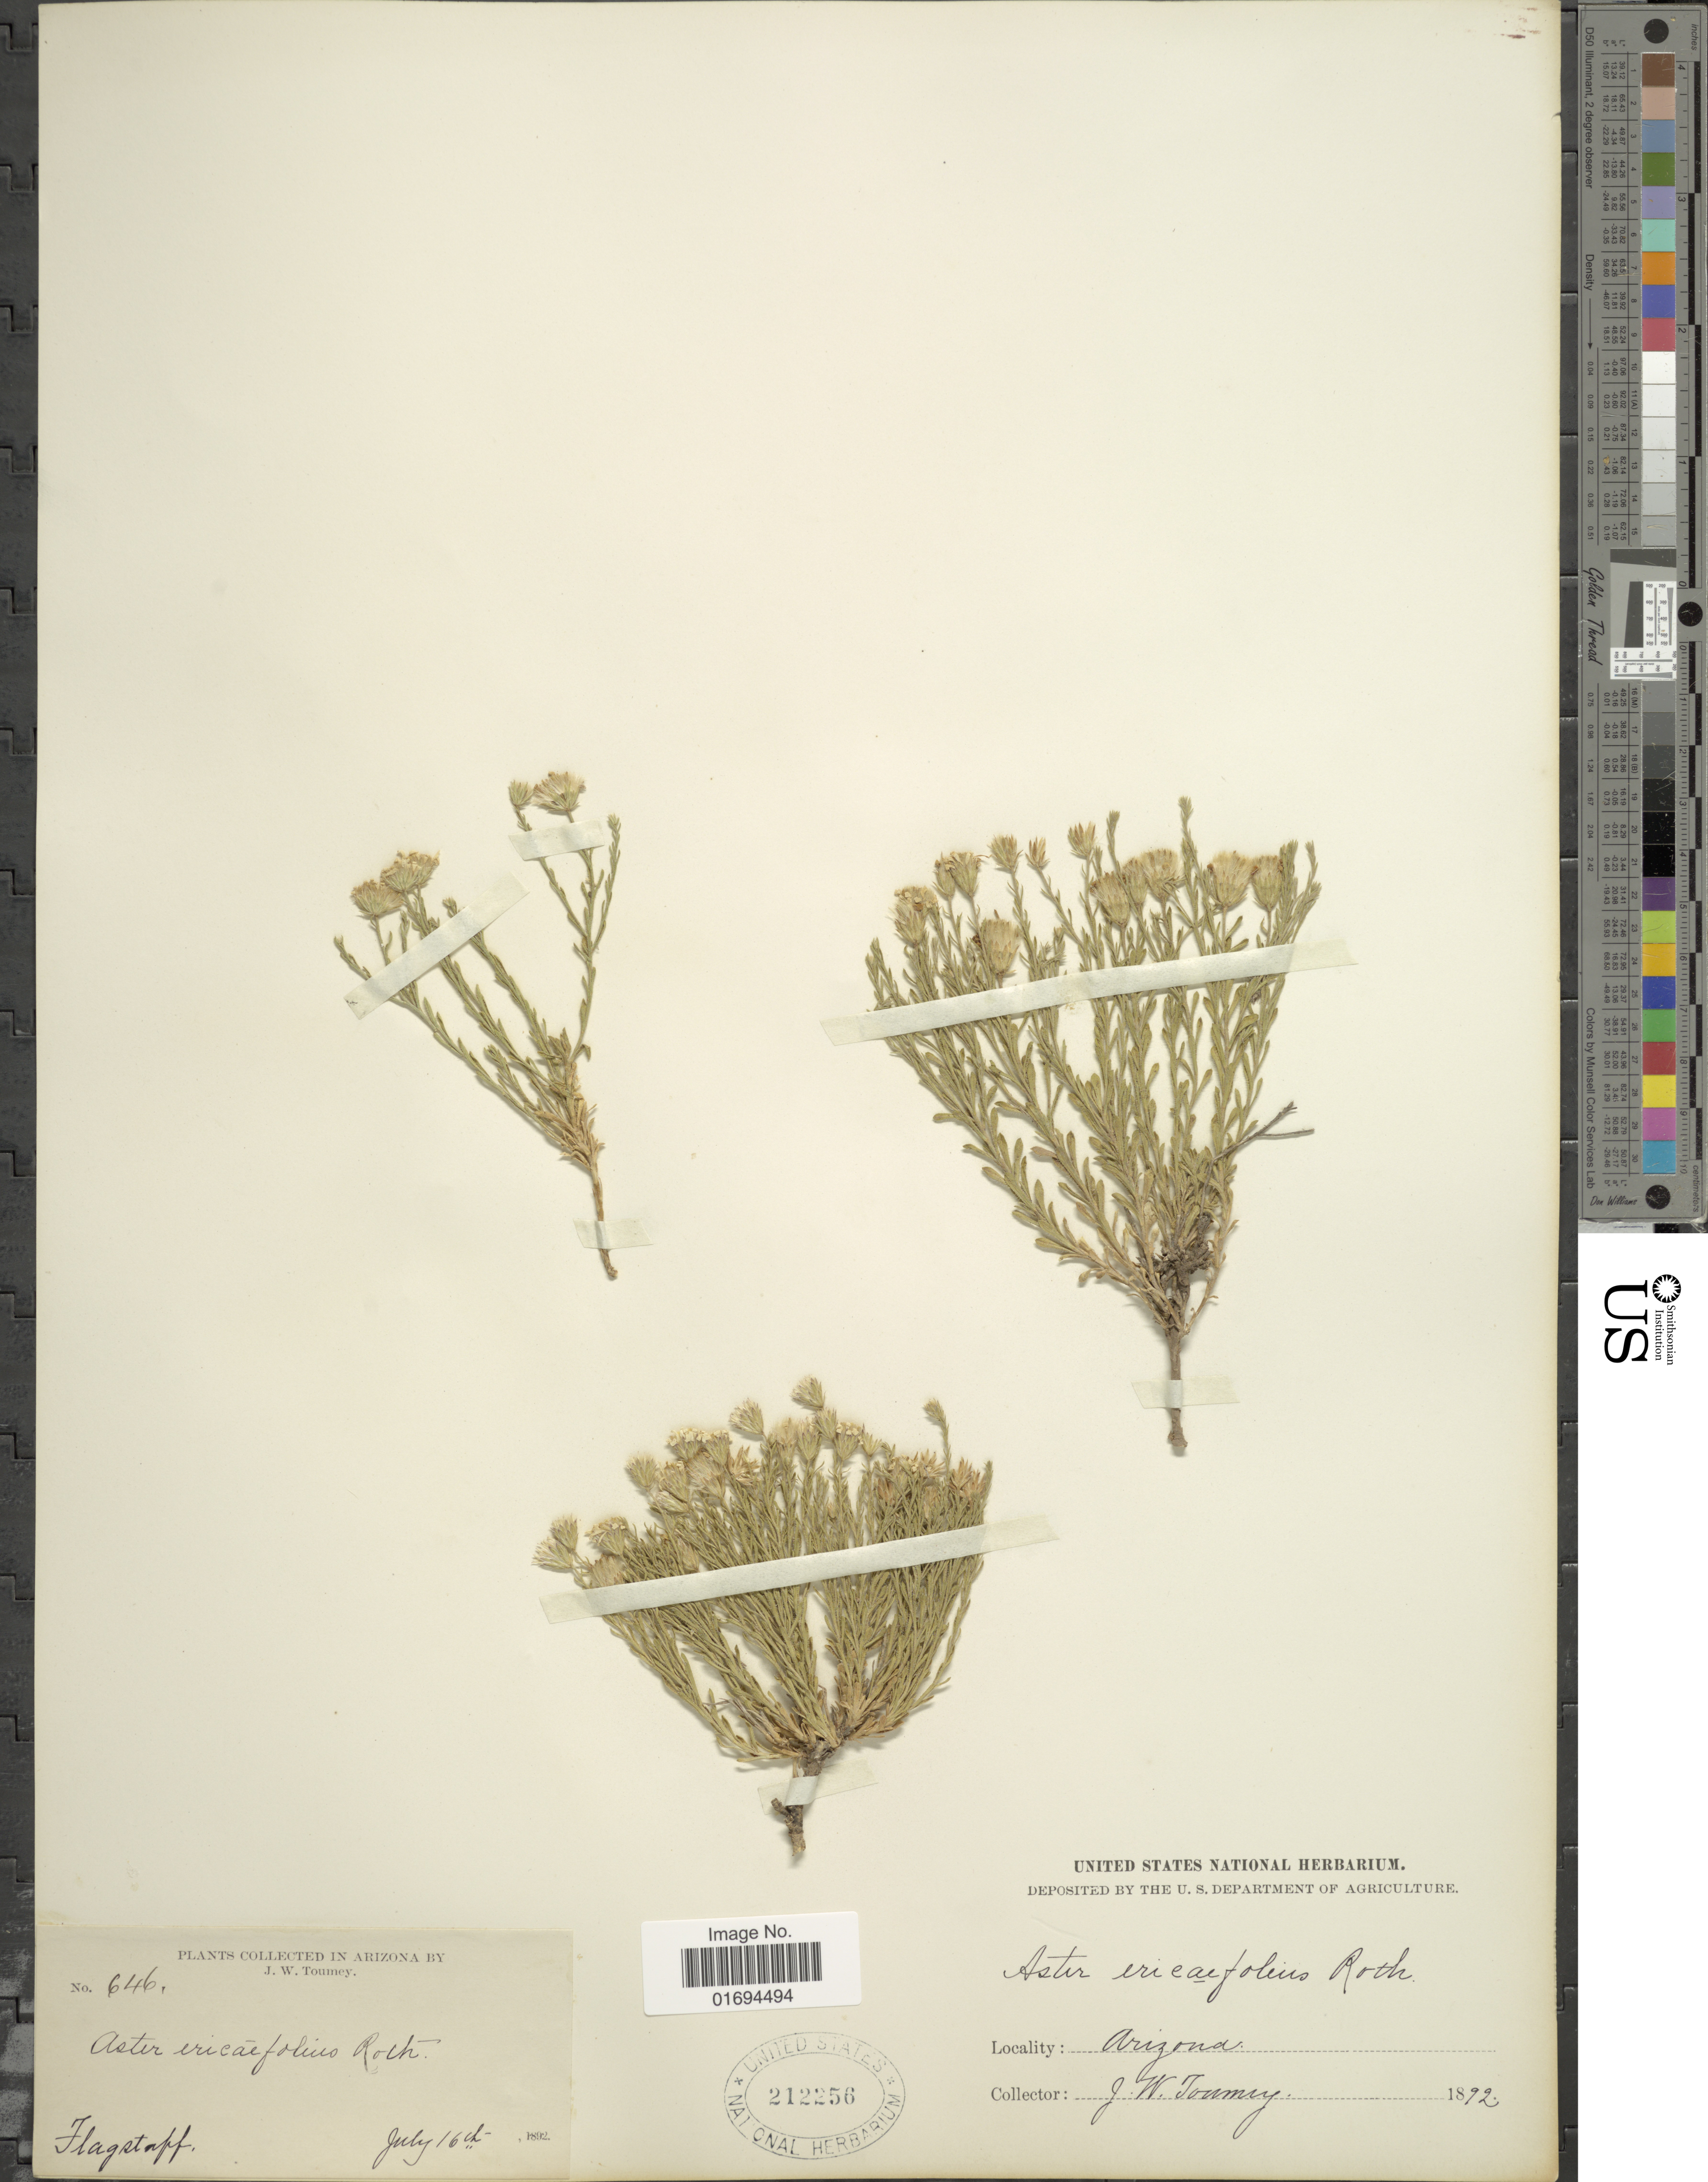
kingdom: Plantae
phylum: Tracheophyta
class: Magnoliopsida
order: Asterales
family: Asteraceae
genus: Chaetopappa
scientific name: Chaetopappa ericoides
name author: (Torr.) G.L. Nesom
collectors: J. W. Toumey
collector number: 646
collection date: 1892-07-16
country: United States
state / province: Arizona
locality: Flagstaff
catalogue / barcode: US 212256